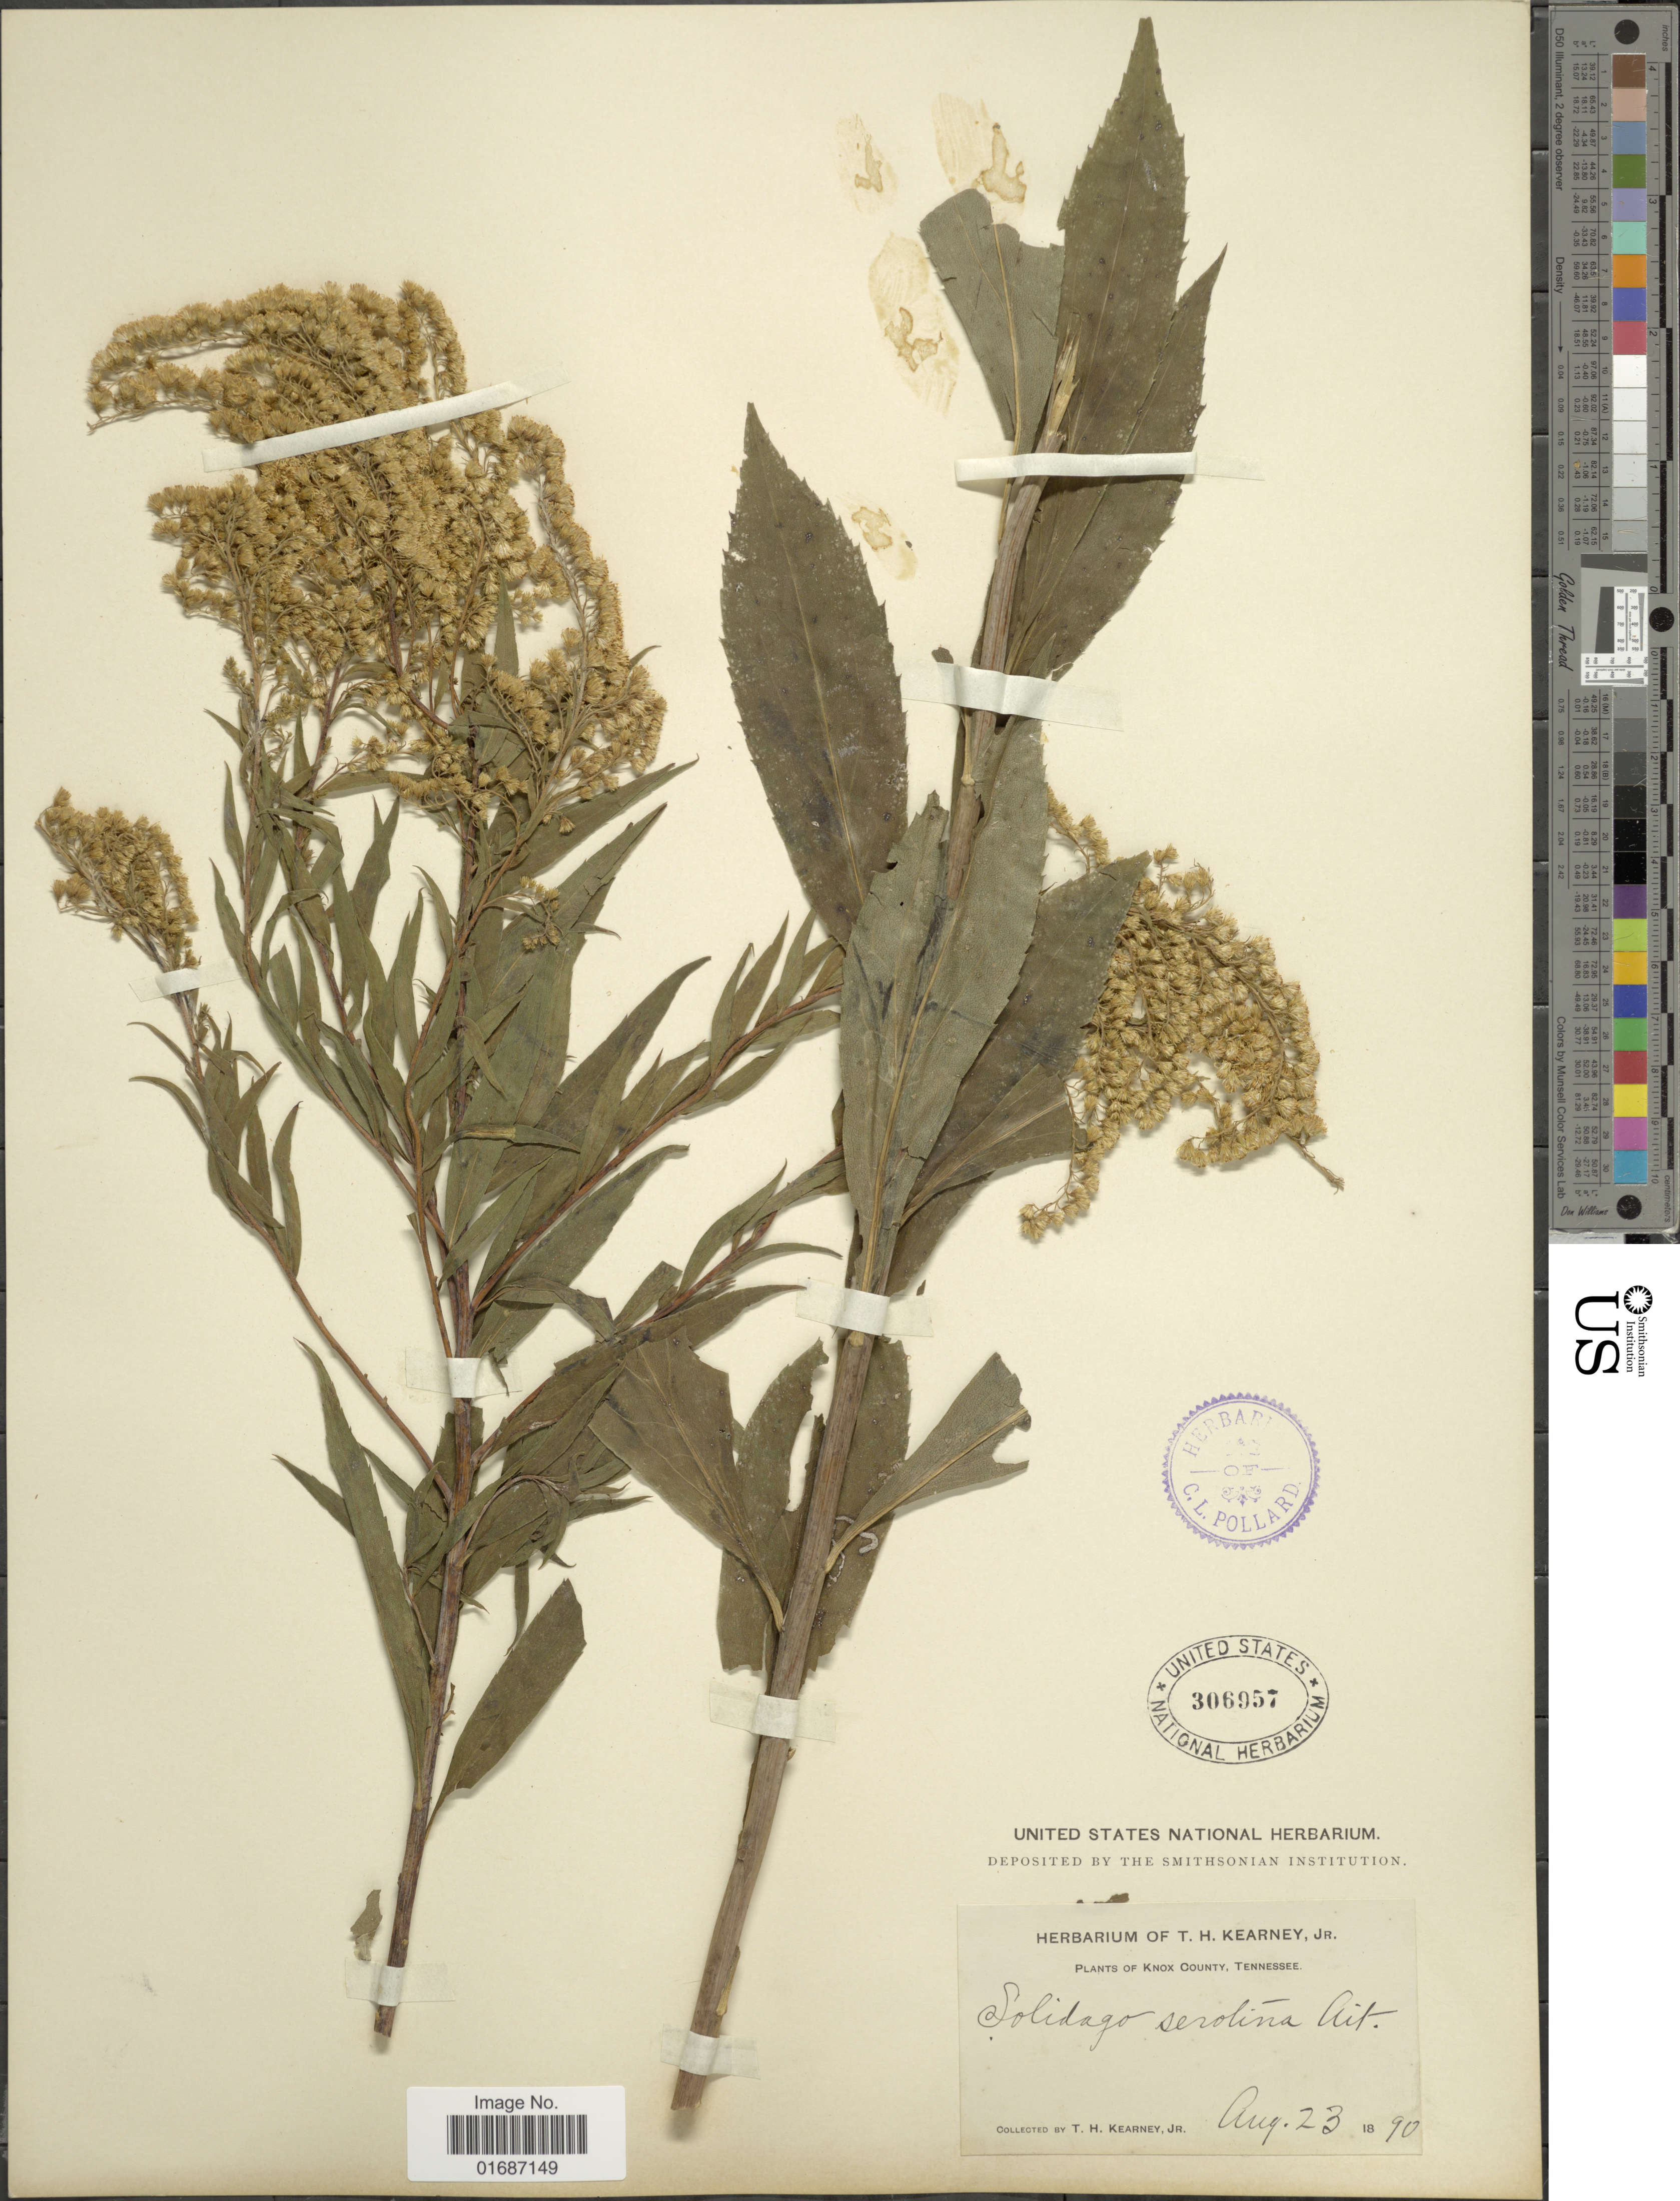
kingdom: Plantae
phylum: Tracheophyta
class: Magnoliopsida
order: Asterales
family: Asteraceae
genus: Solidago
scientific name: Solidago gigantea var. leiophylla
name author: Fernald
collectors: T. H. Kearney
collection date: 1890-08-23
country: United States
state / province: Tennessee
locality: Knox County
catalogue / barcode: US 306957